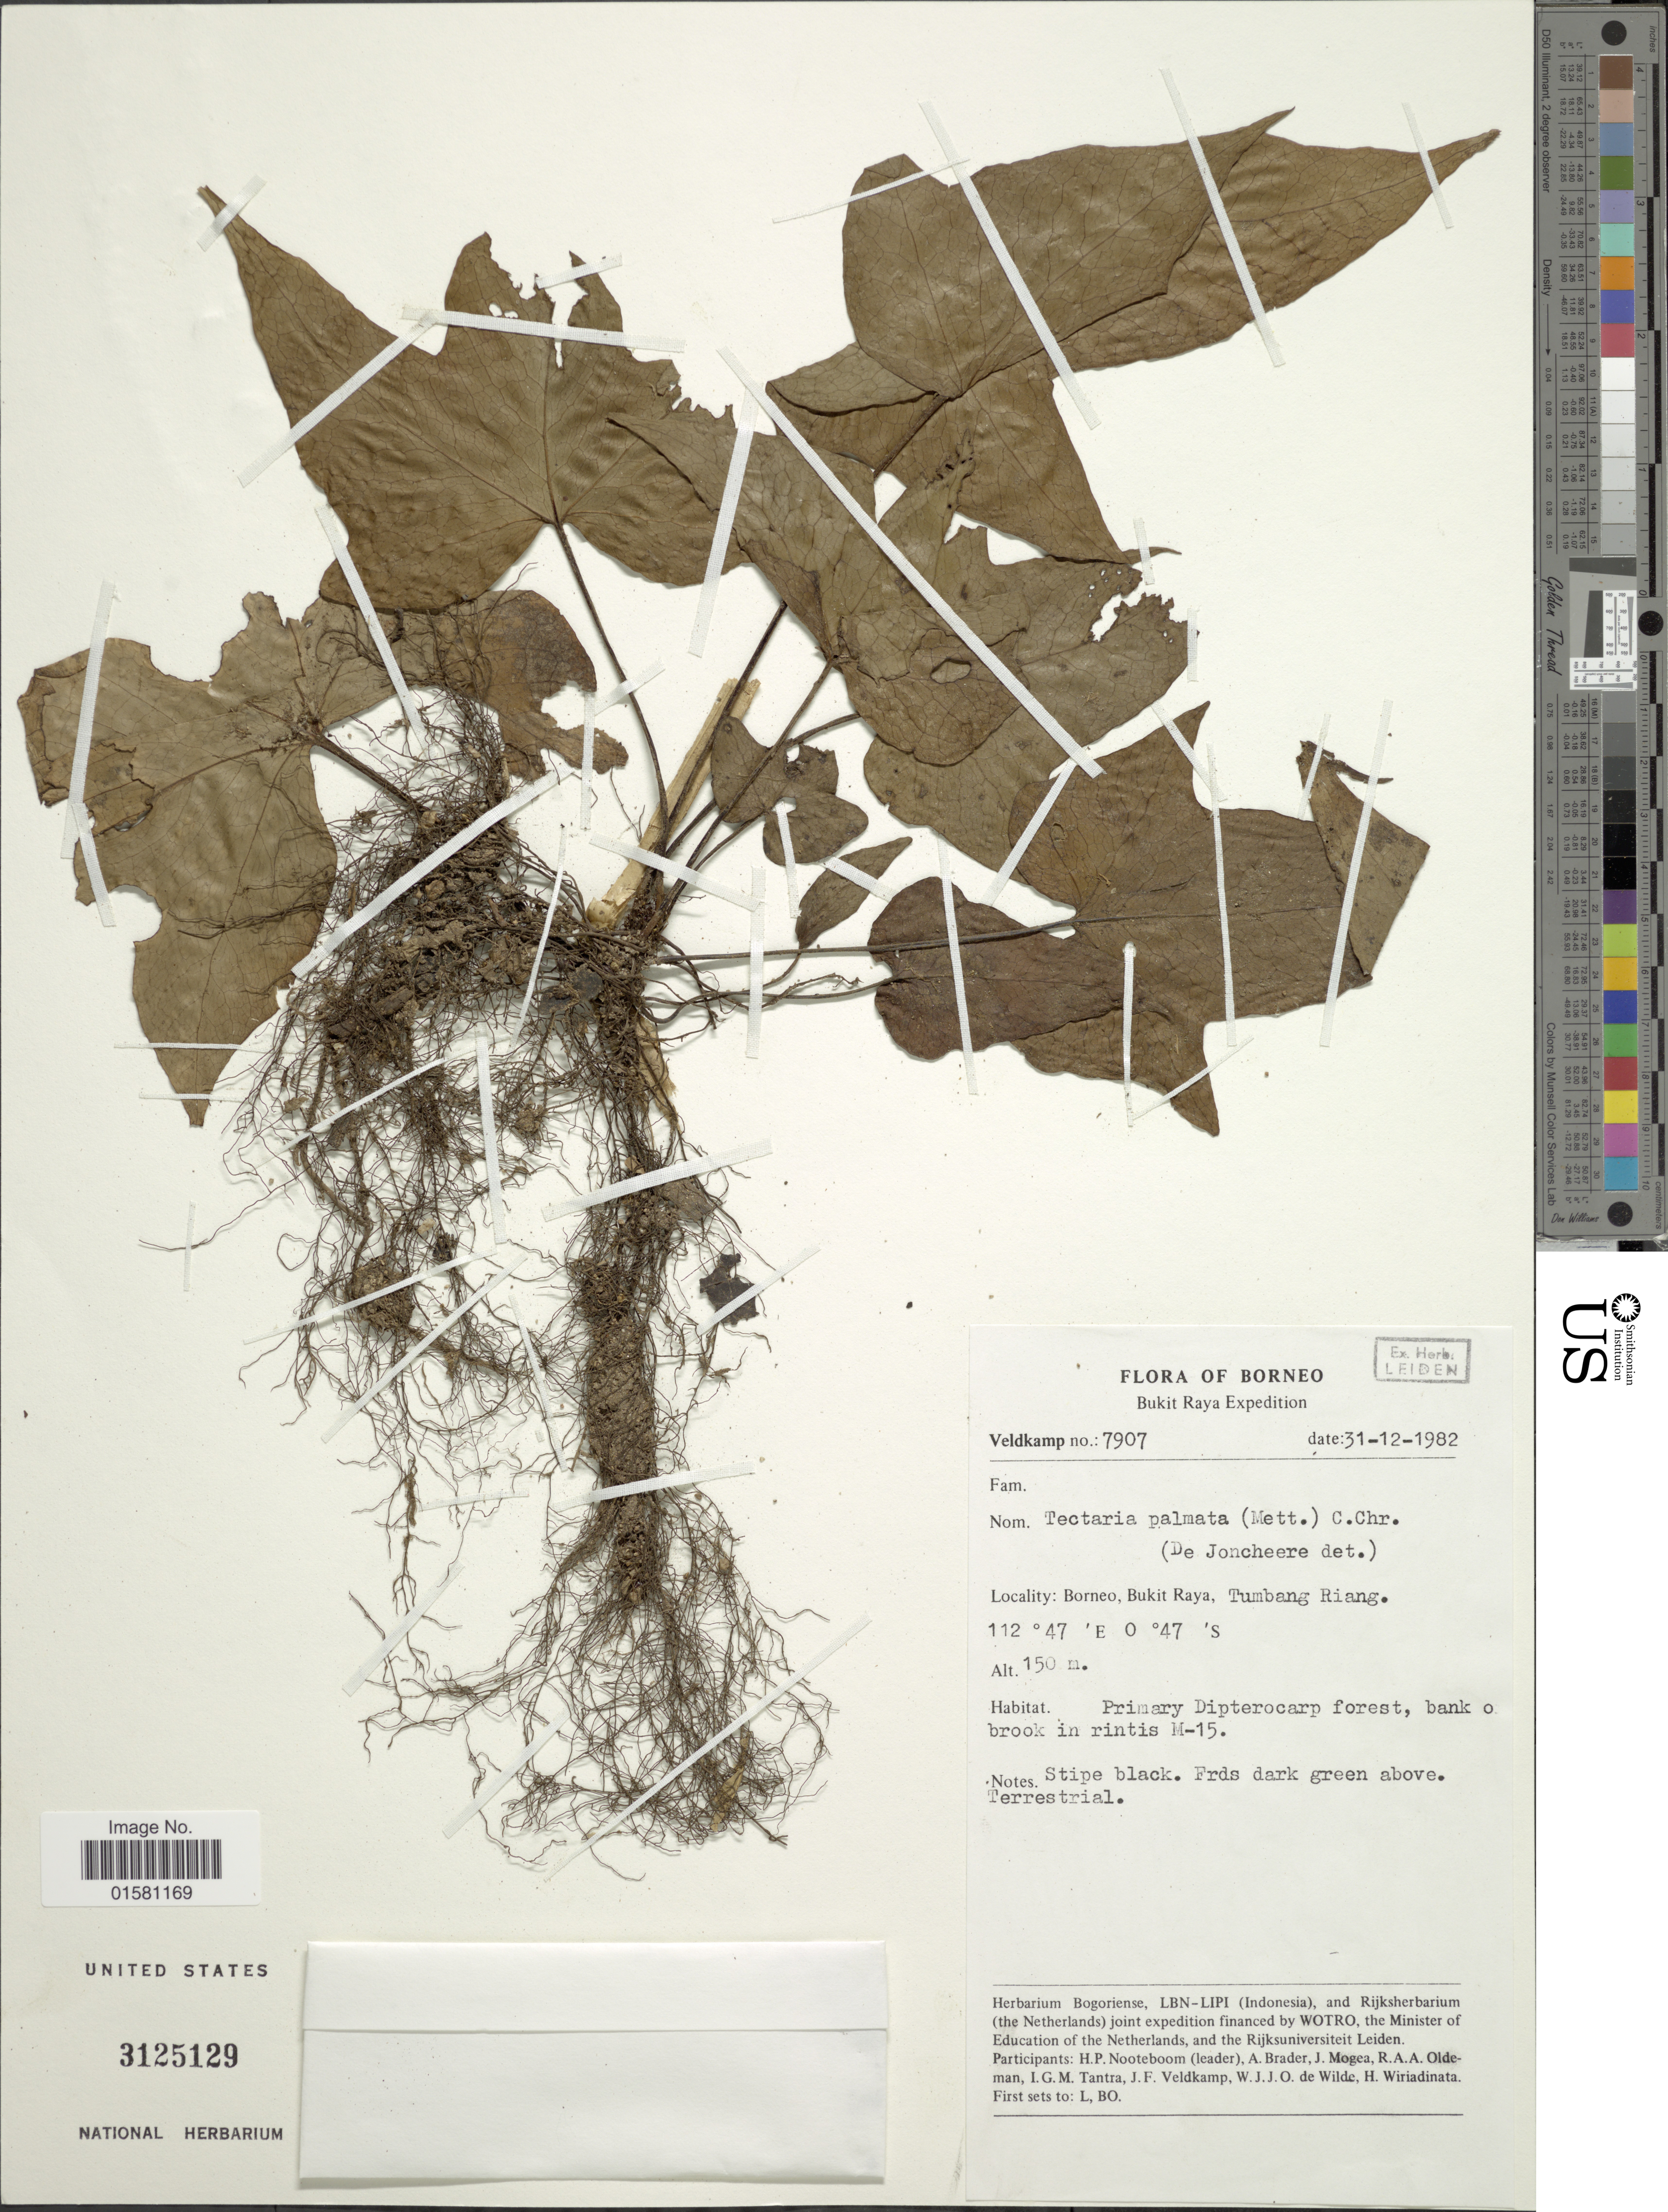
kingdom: Plantae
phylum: Tracheophyta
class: Polypodiopsida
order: Polypodiales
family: Tectariaceae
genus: Tectaria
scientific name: Tectaria palmata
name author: (Mett.) Copel.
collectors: -. Veldkamp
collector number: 7907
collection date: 1982-12-31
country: Malaysia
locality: Borneo, Bukit Raya, Tumbang Riang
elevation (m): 150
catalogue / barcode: US 3125129